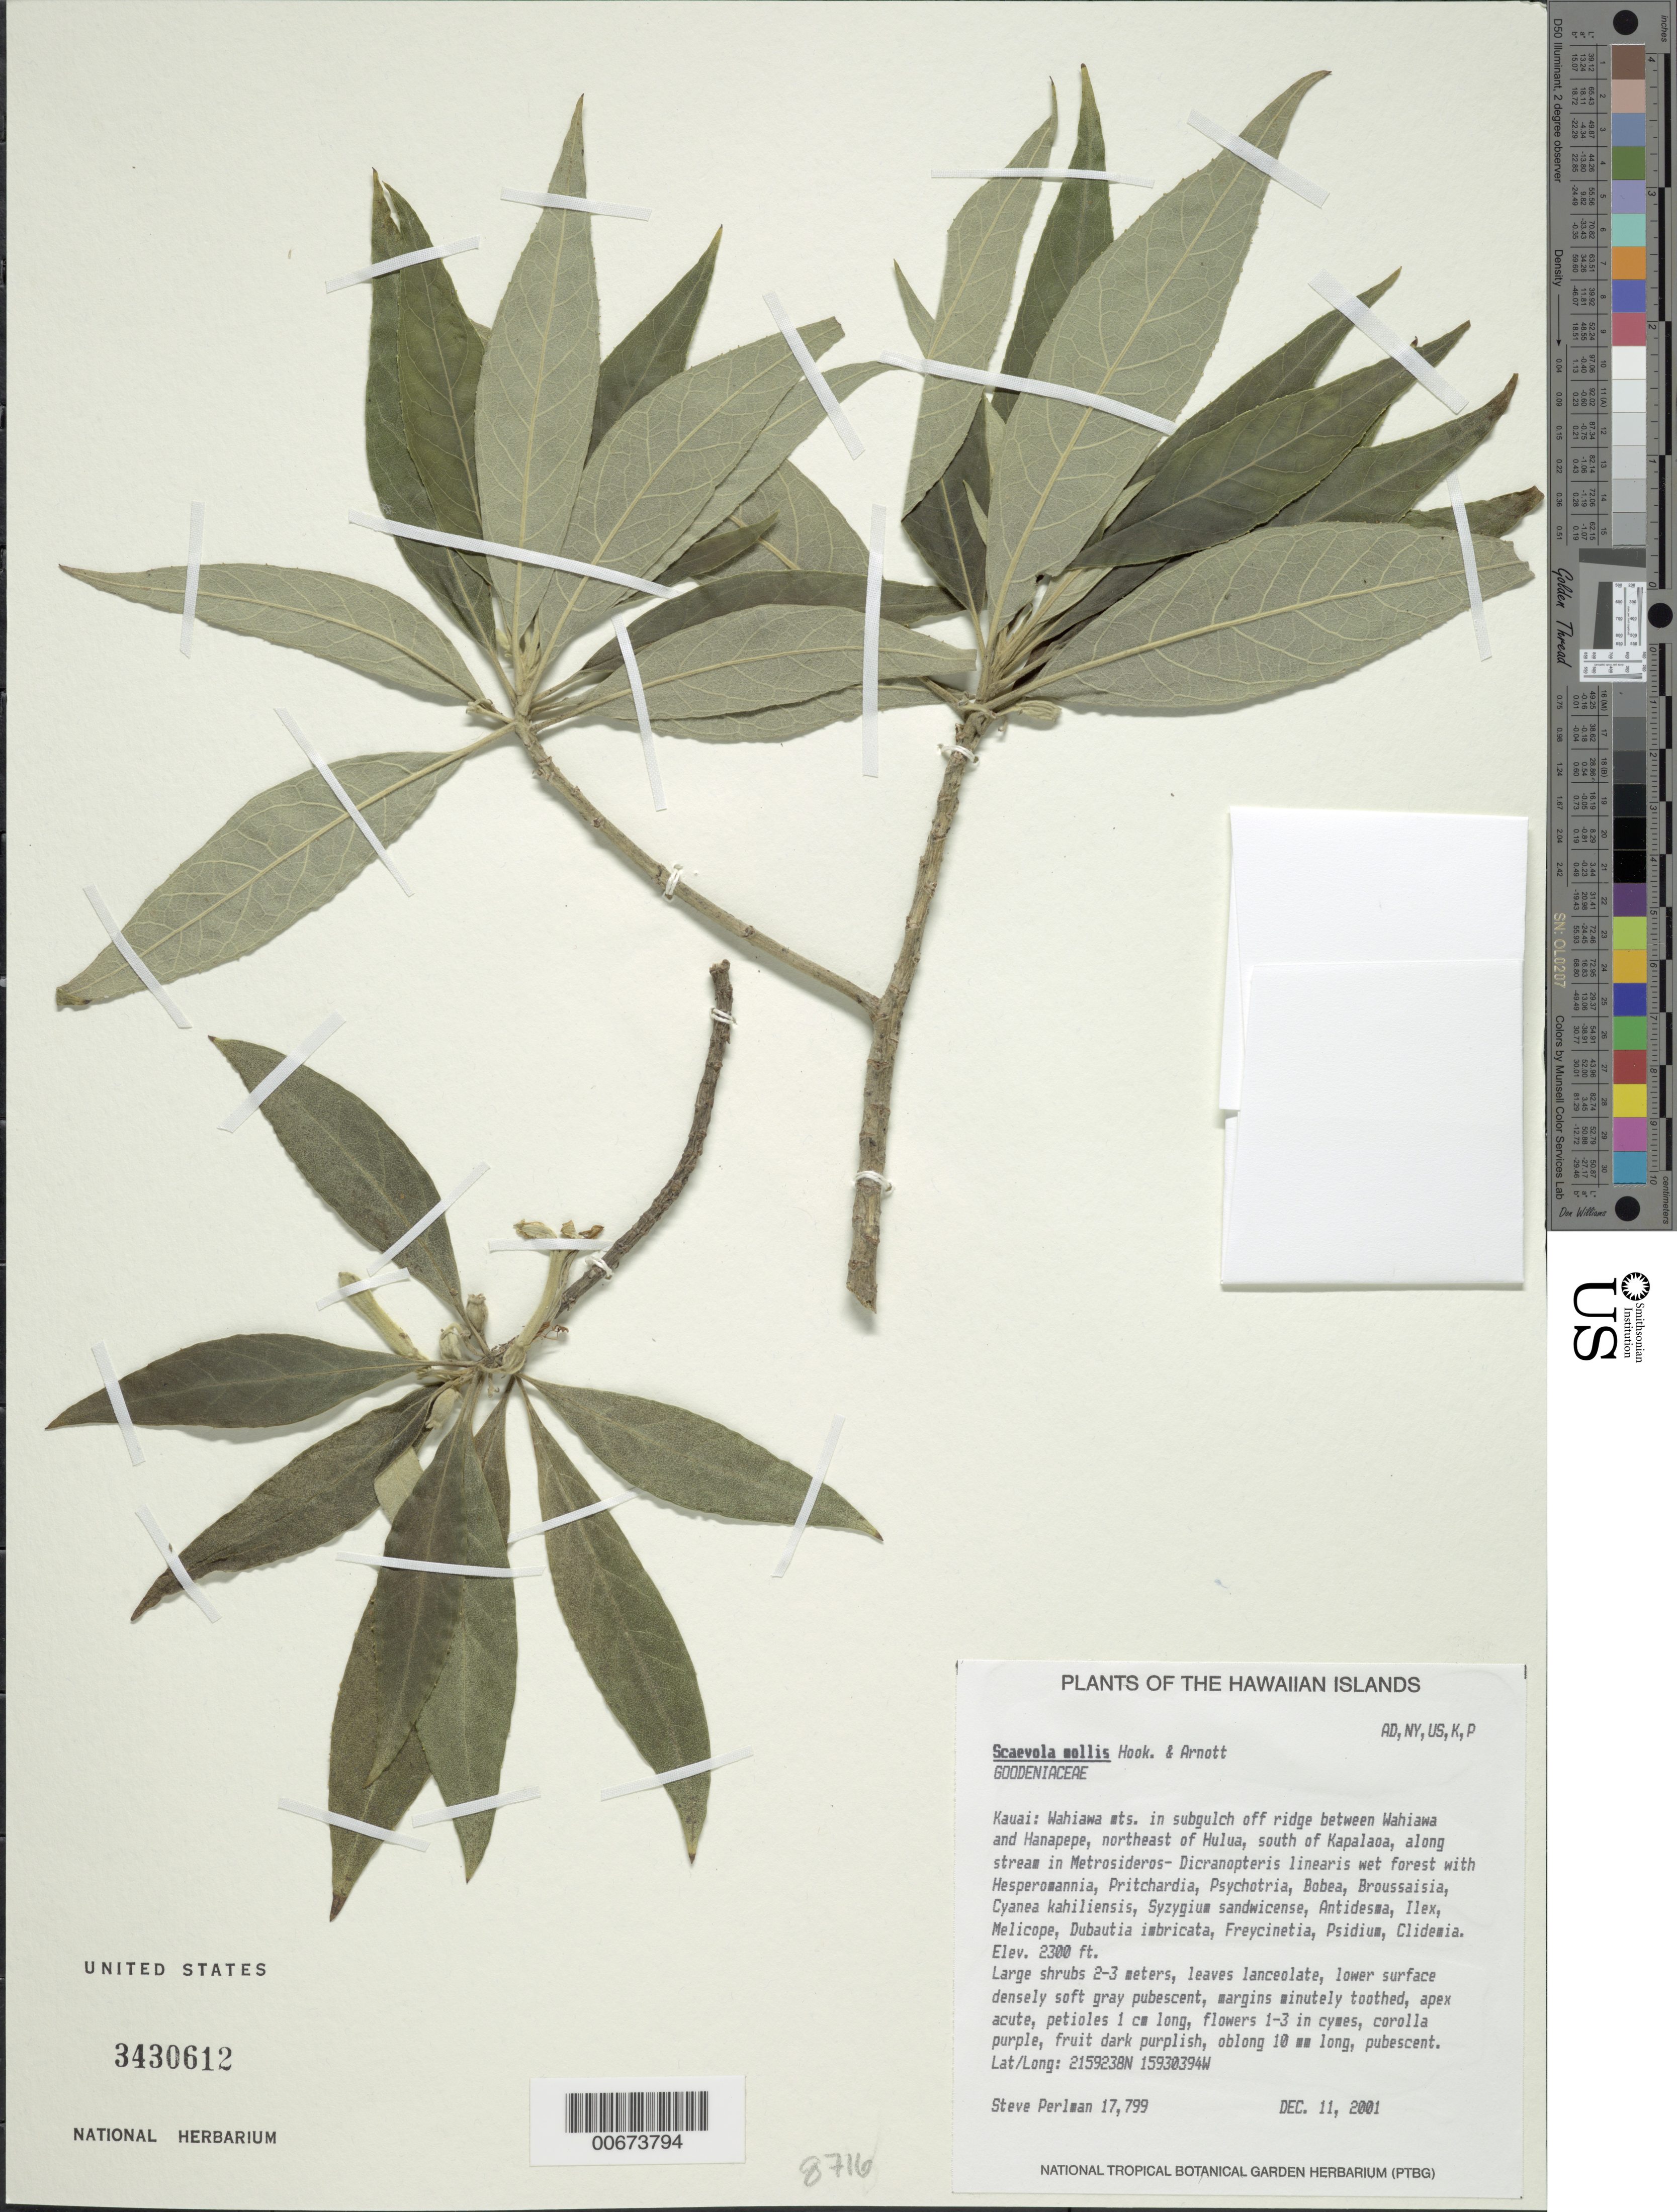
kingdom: Plantae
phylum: Tracheophyta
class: Magnoliopsida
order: Asterales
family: Goodeniaceae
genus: Scaevola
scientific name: Scaevola mollis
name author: Hook. & Arn.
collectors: S. P. Perlman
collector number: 17799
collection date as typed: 11 Dec 2001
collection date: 2001-12-11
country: United States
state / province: Hawaii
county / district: Kaui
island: Kaua'i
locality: Wahiawa mts., in subgulch off ridge between Wahiawa and Hanapepe, northeast of Hulua, south of Kapalaoa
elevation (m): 701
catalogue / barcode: US 3430612